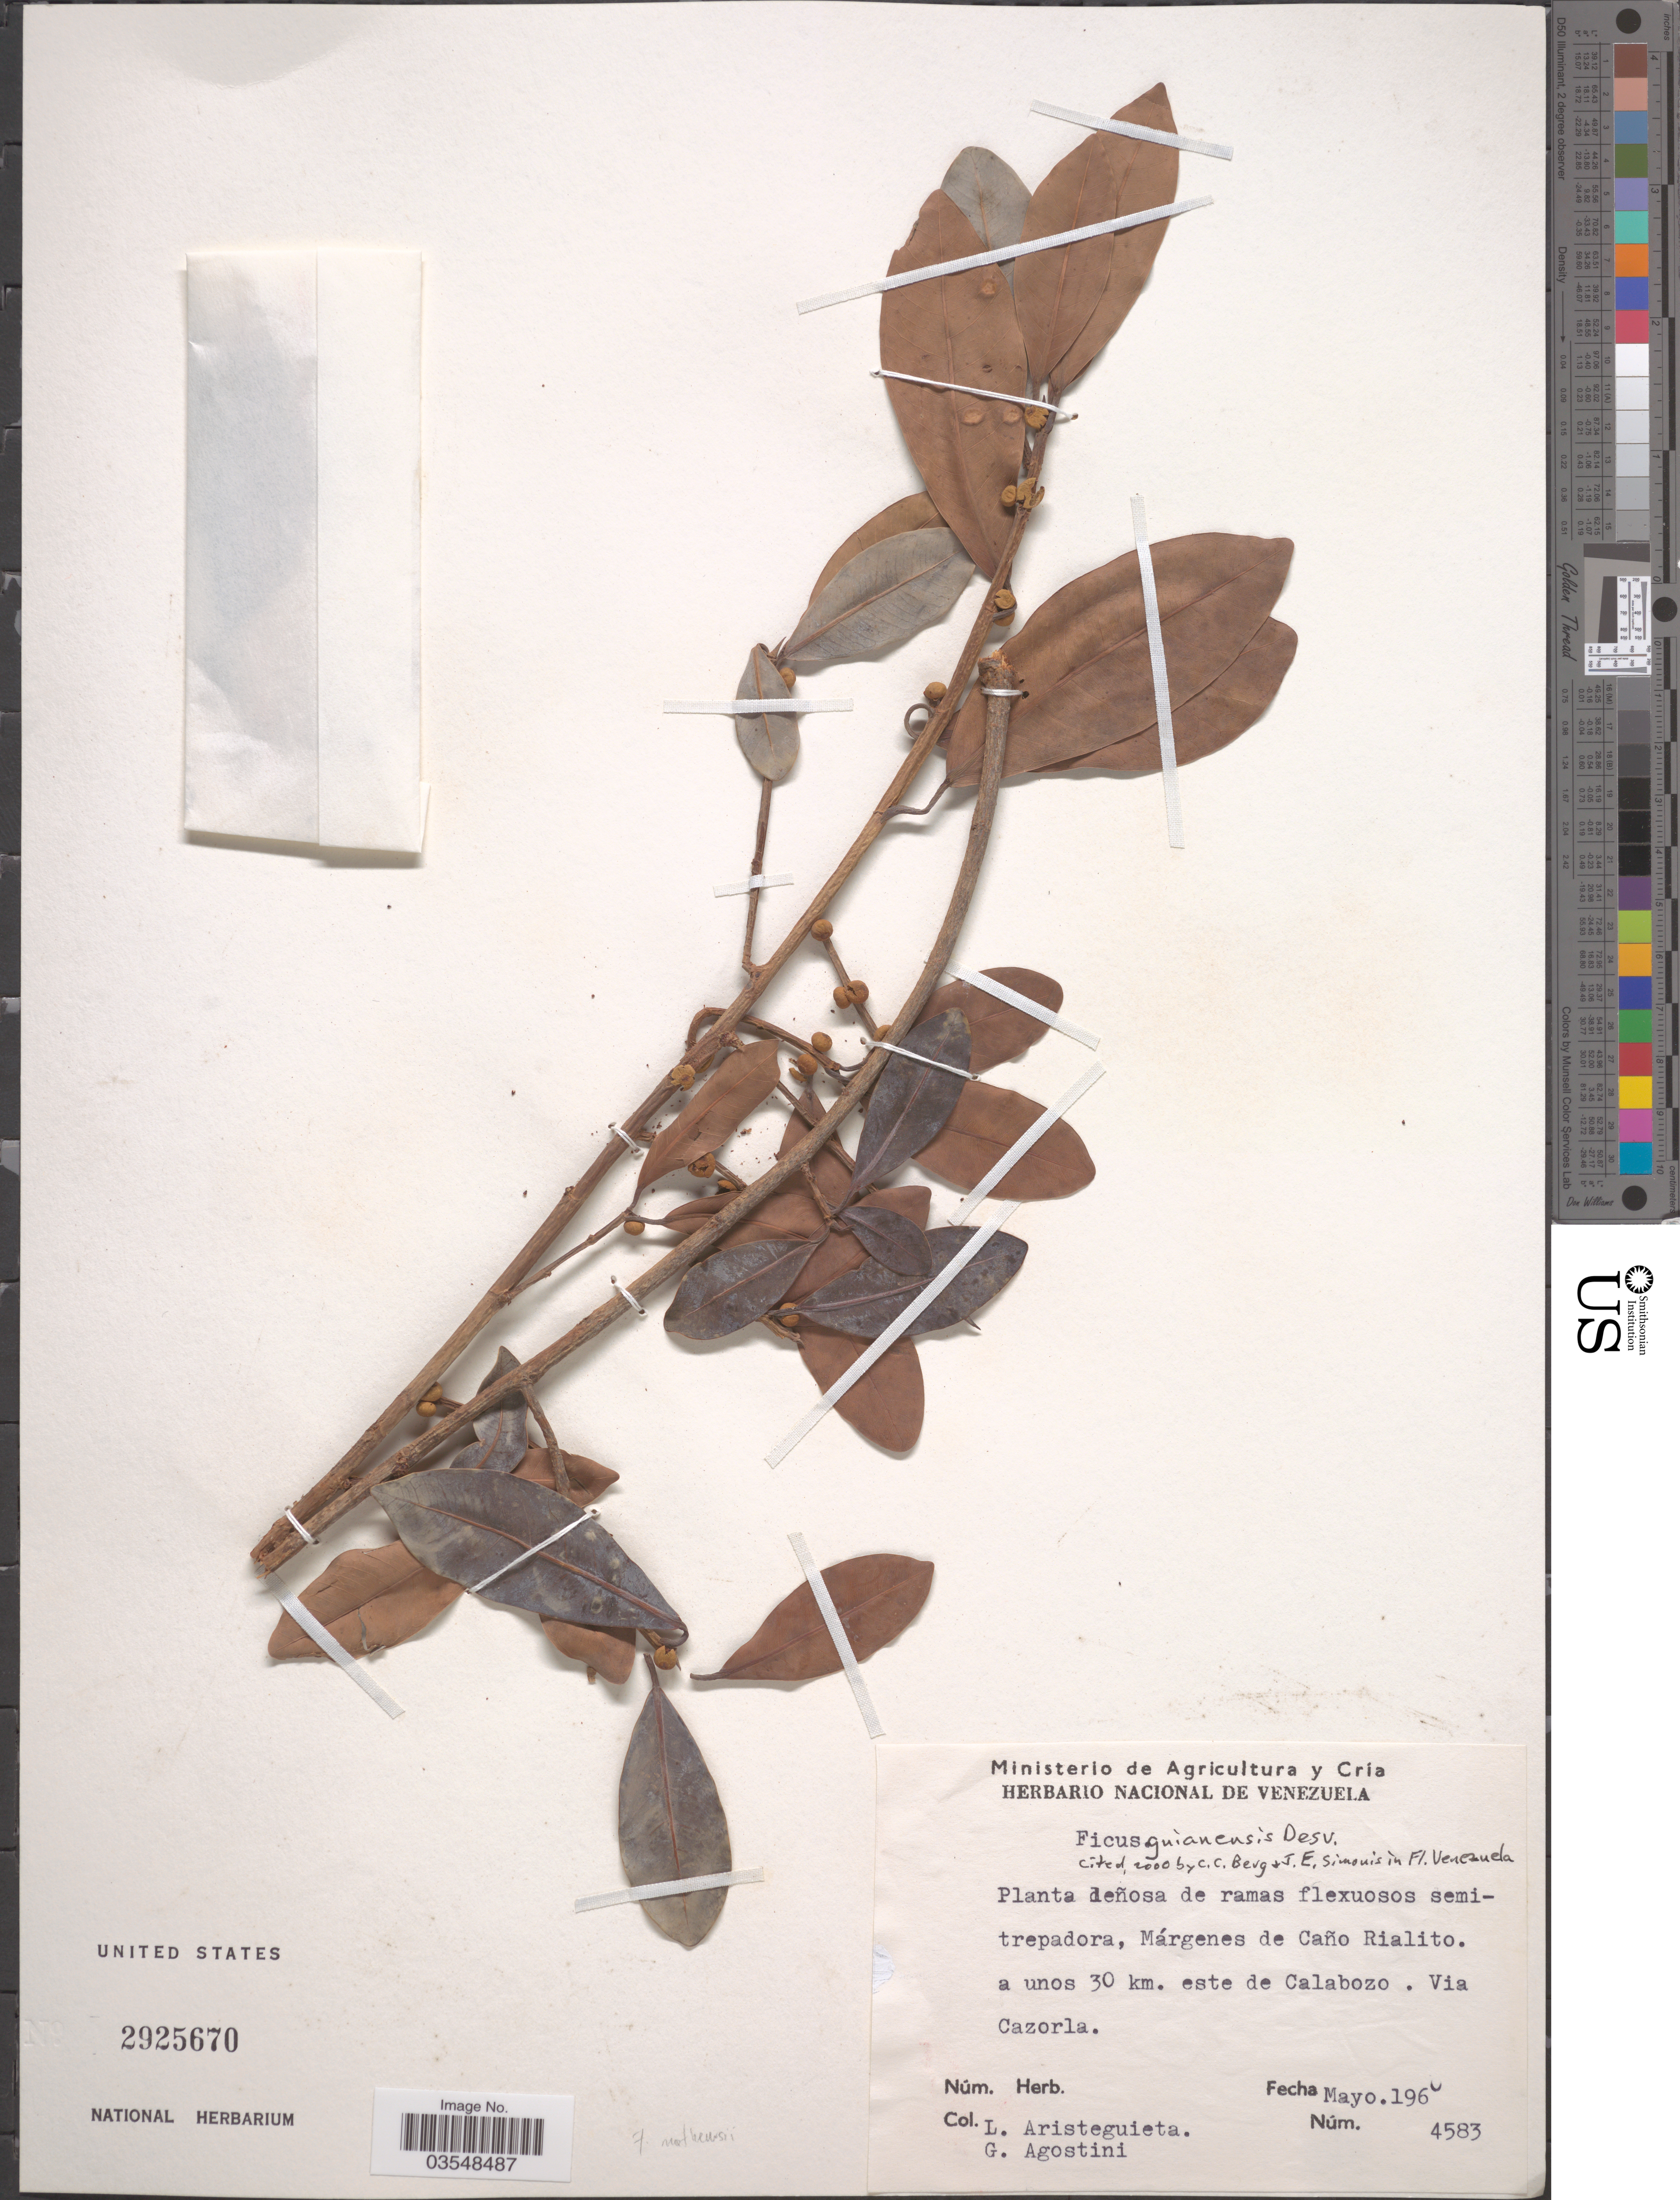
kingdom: Plantae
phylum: Tracheophyta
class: Magnoliopsida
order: Rosales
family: Moraceae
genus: Ficus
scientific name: Ficus guianensis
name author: Desv. ex Ham.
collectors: L. Aristeguieta & G. Agostini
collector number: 4583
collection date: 1960-05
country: Venezuela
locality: Márgenes de Caño Rialito. a unos 30 km. este de Calabozo. Via Cazorla.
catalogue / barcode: US 2925670